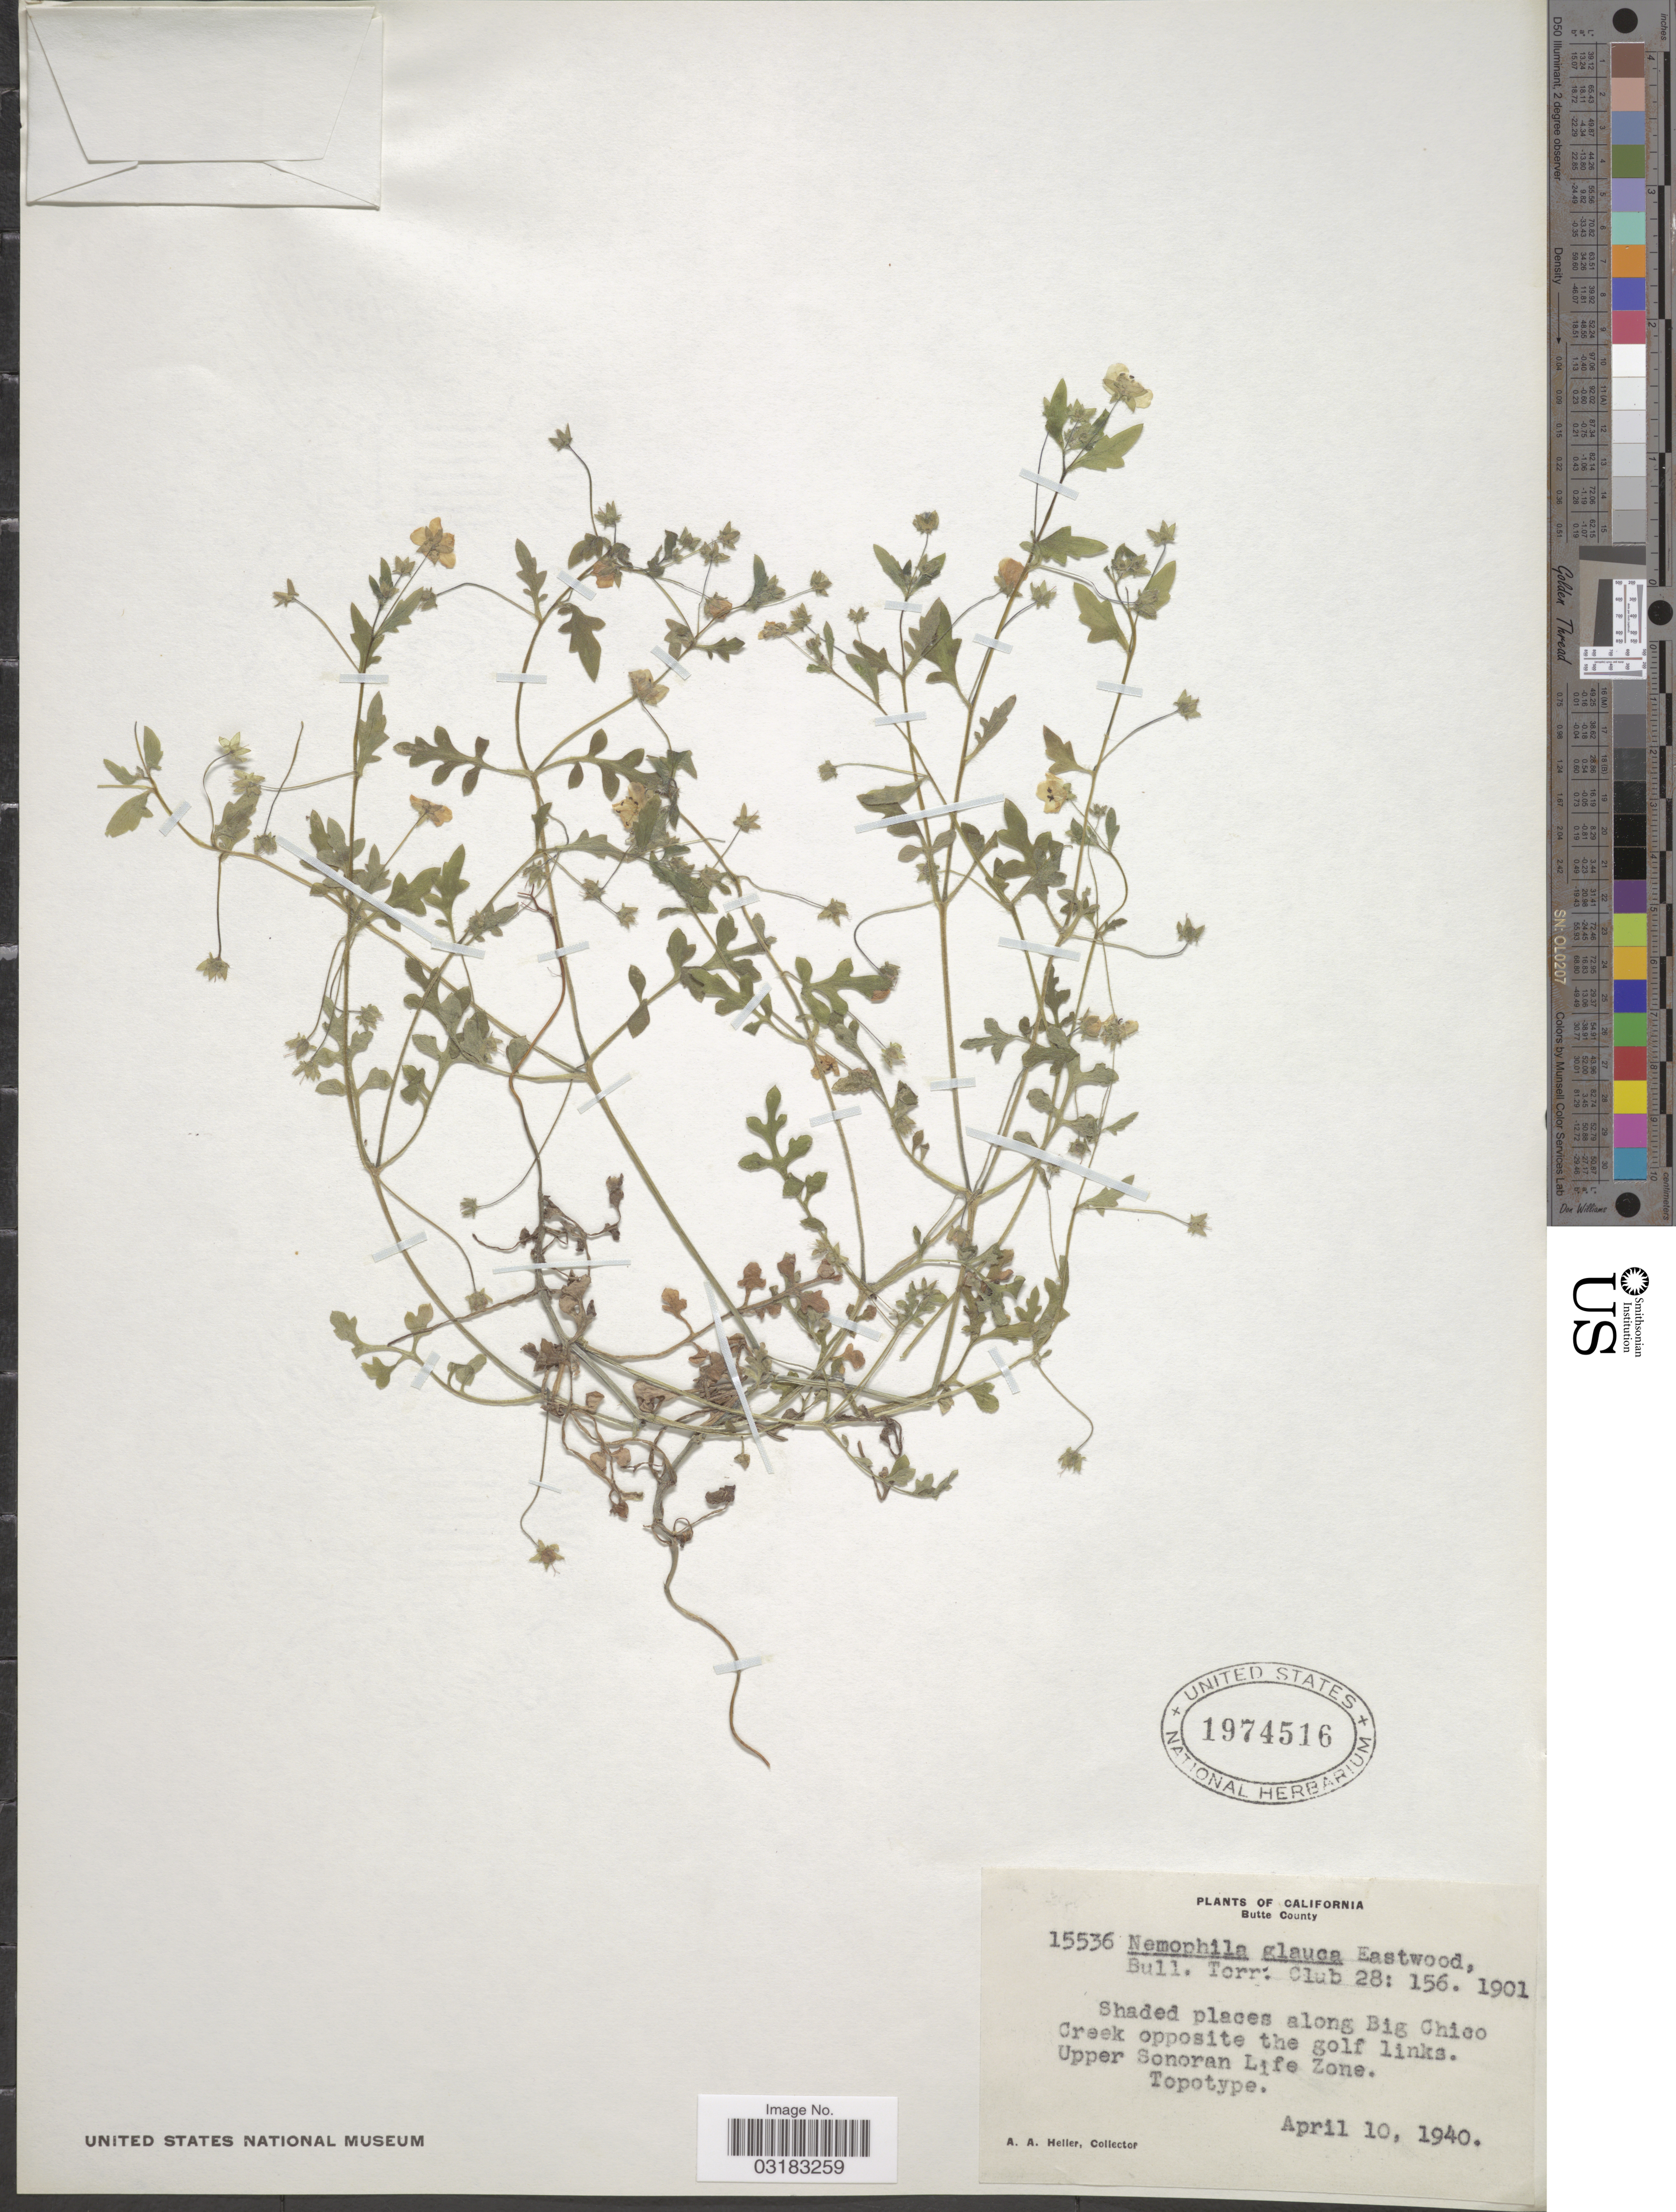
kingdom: Plantae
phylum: Tracheophyta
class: Magnoliopsida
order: Boraginales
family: Hydrophyllaceae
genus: Nemophila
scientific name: Nemophila glauca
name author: Eastw.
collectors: A. A. Heller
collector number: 15536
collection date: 1940-04-10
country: United States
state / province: California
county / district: Butte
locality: Butte County. Shaded places along Big Chico Creek opposite the golf links. Upper Sonoran Life Zone.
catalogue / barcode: US 1974516